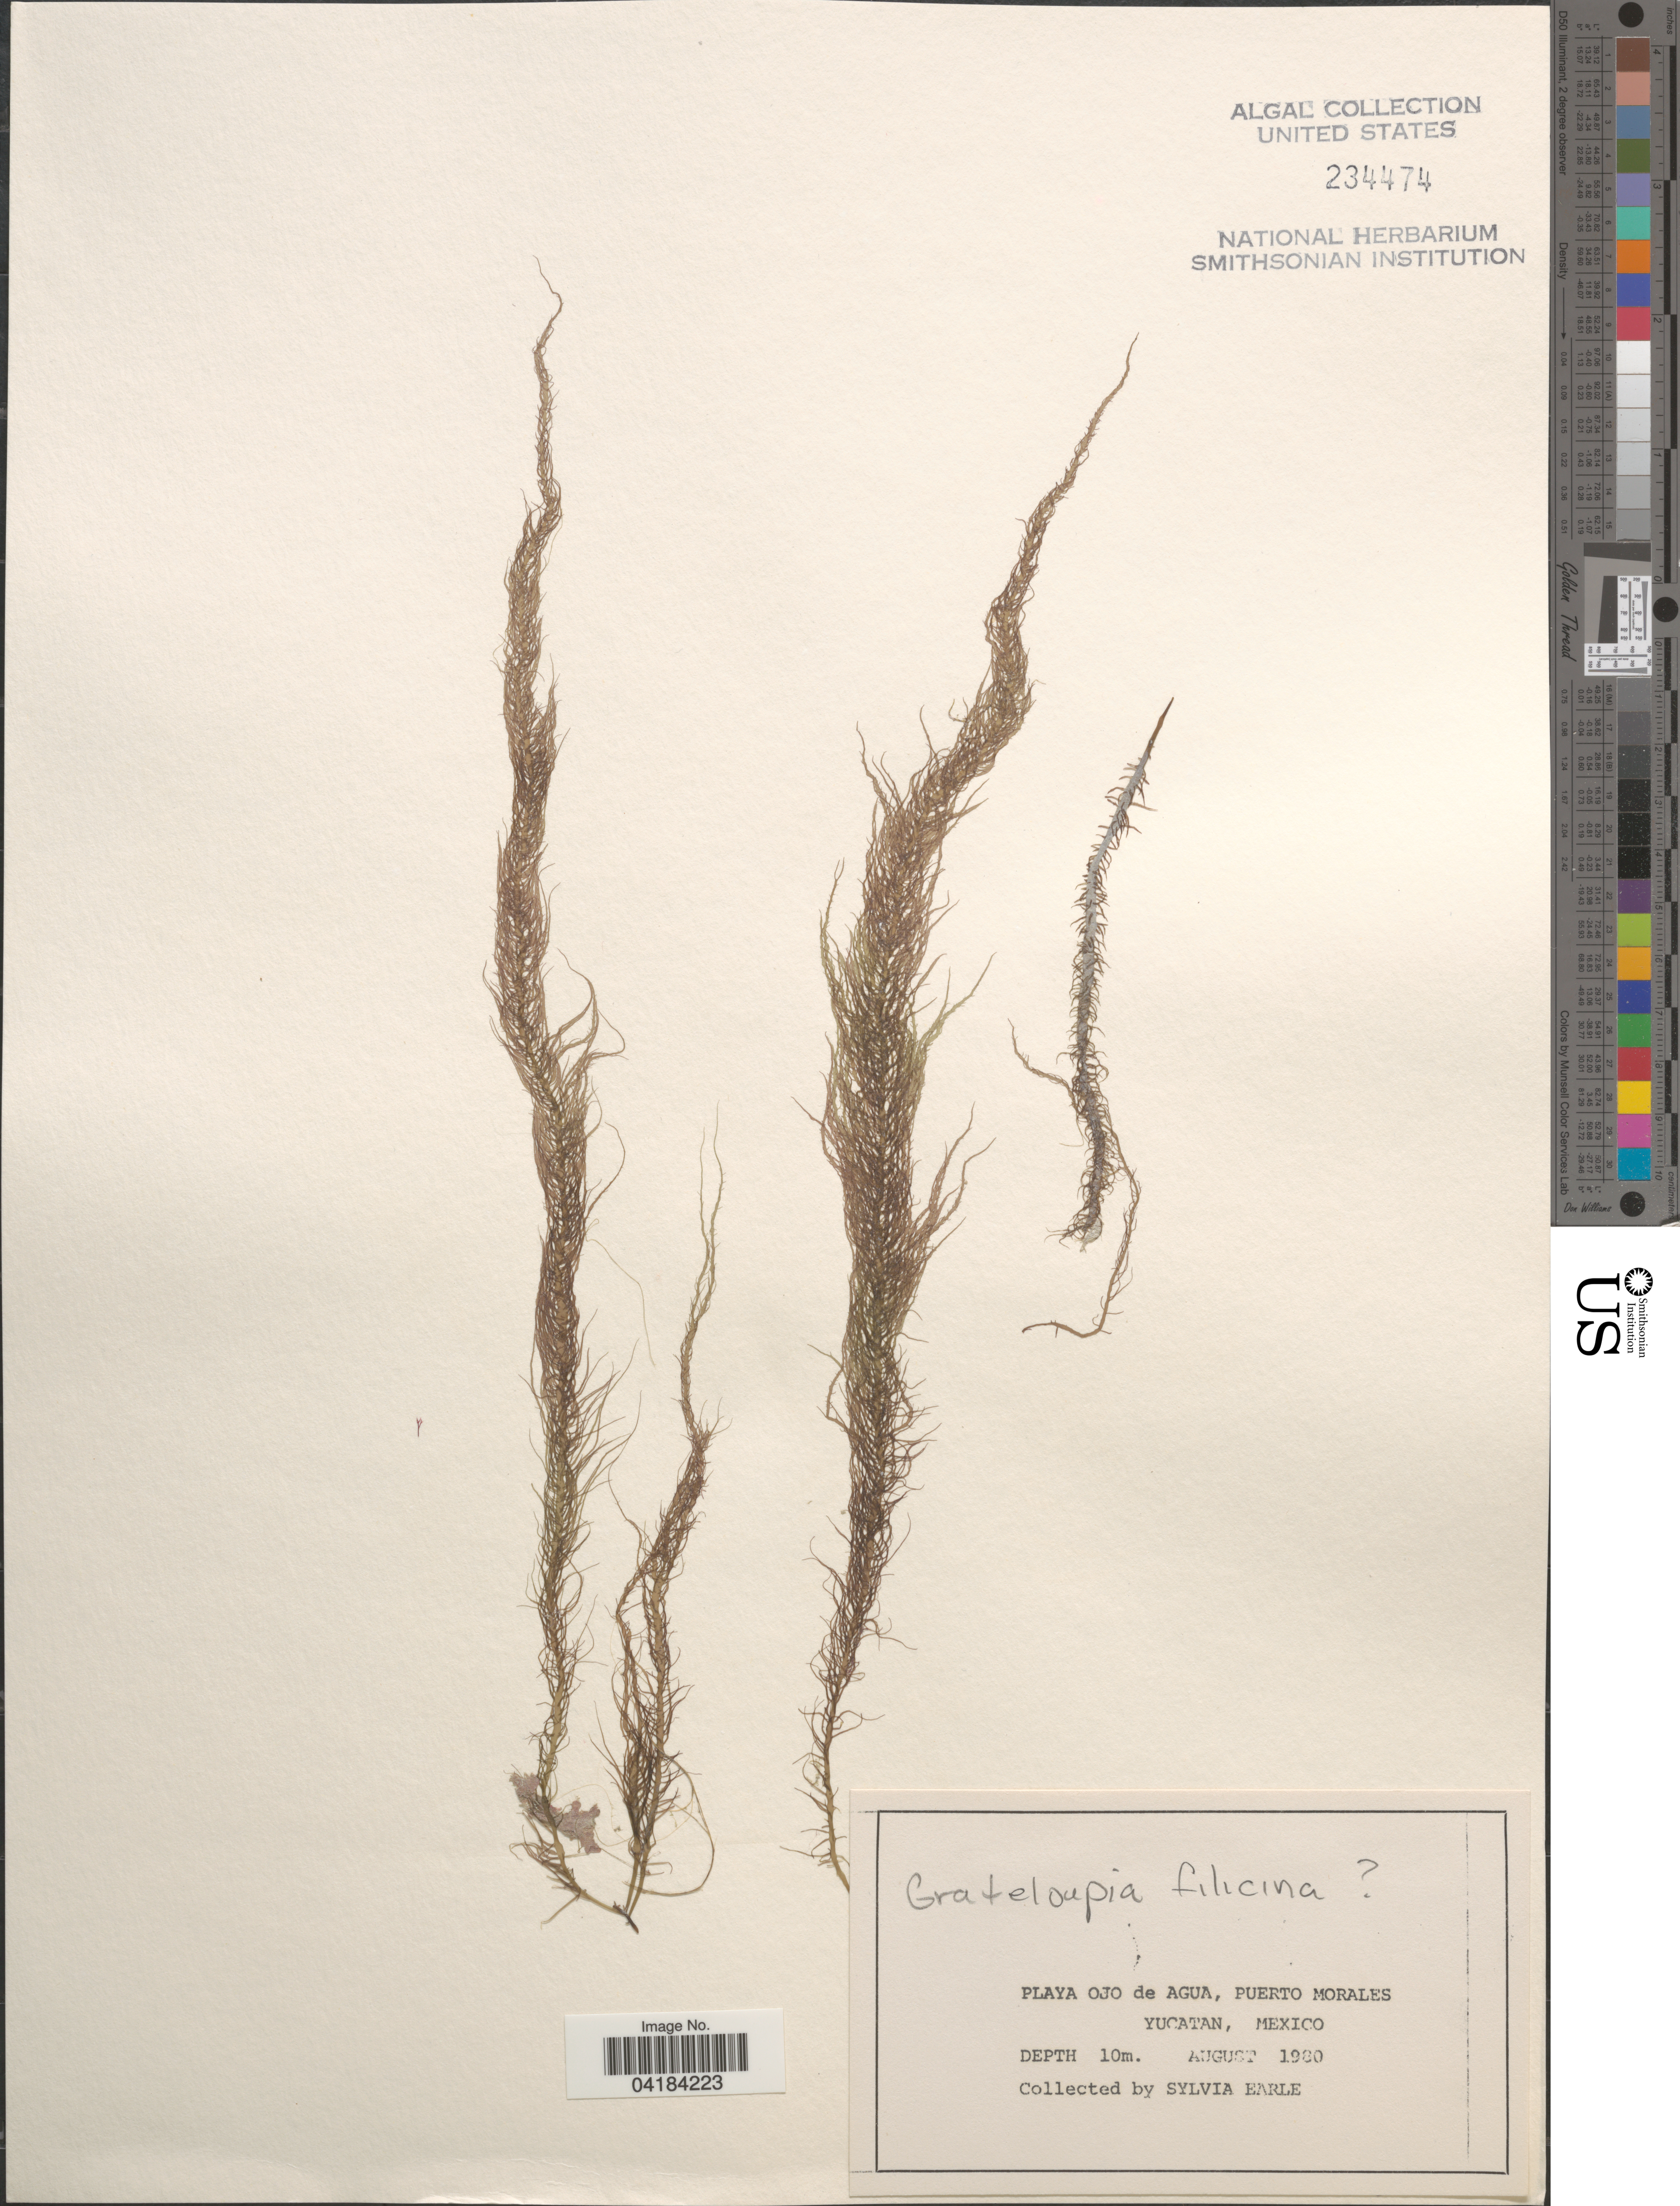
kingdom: Plantae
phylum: Rhodophyta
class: Florideophyceae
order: Halymeniales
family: Halymeniaceae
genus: Grateloupia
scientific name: Grateloupia filicina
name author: (J.V.Lamouroux) C. Agardh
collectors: S. A. Earle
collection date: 1980-08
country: Mexico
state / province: Yucatán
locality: Playa Ojo de Agua, Puerto Morales.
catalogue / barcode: US 234474